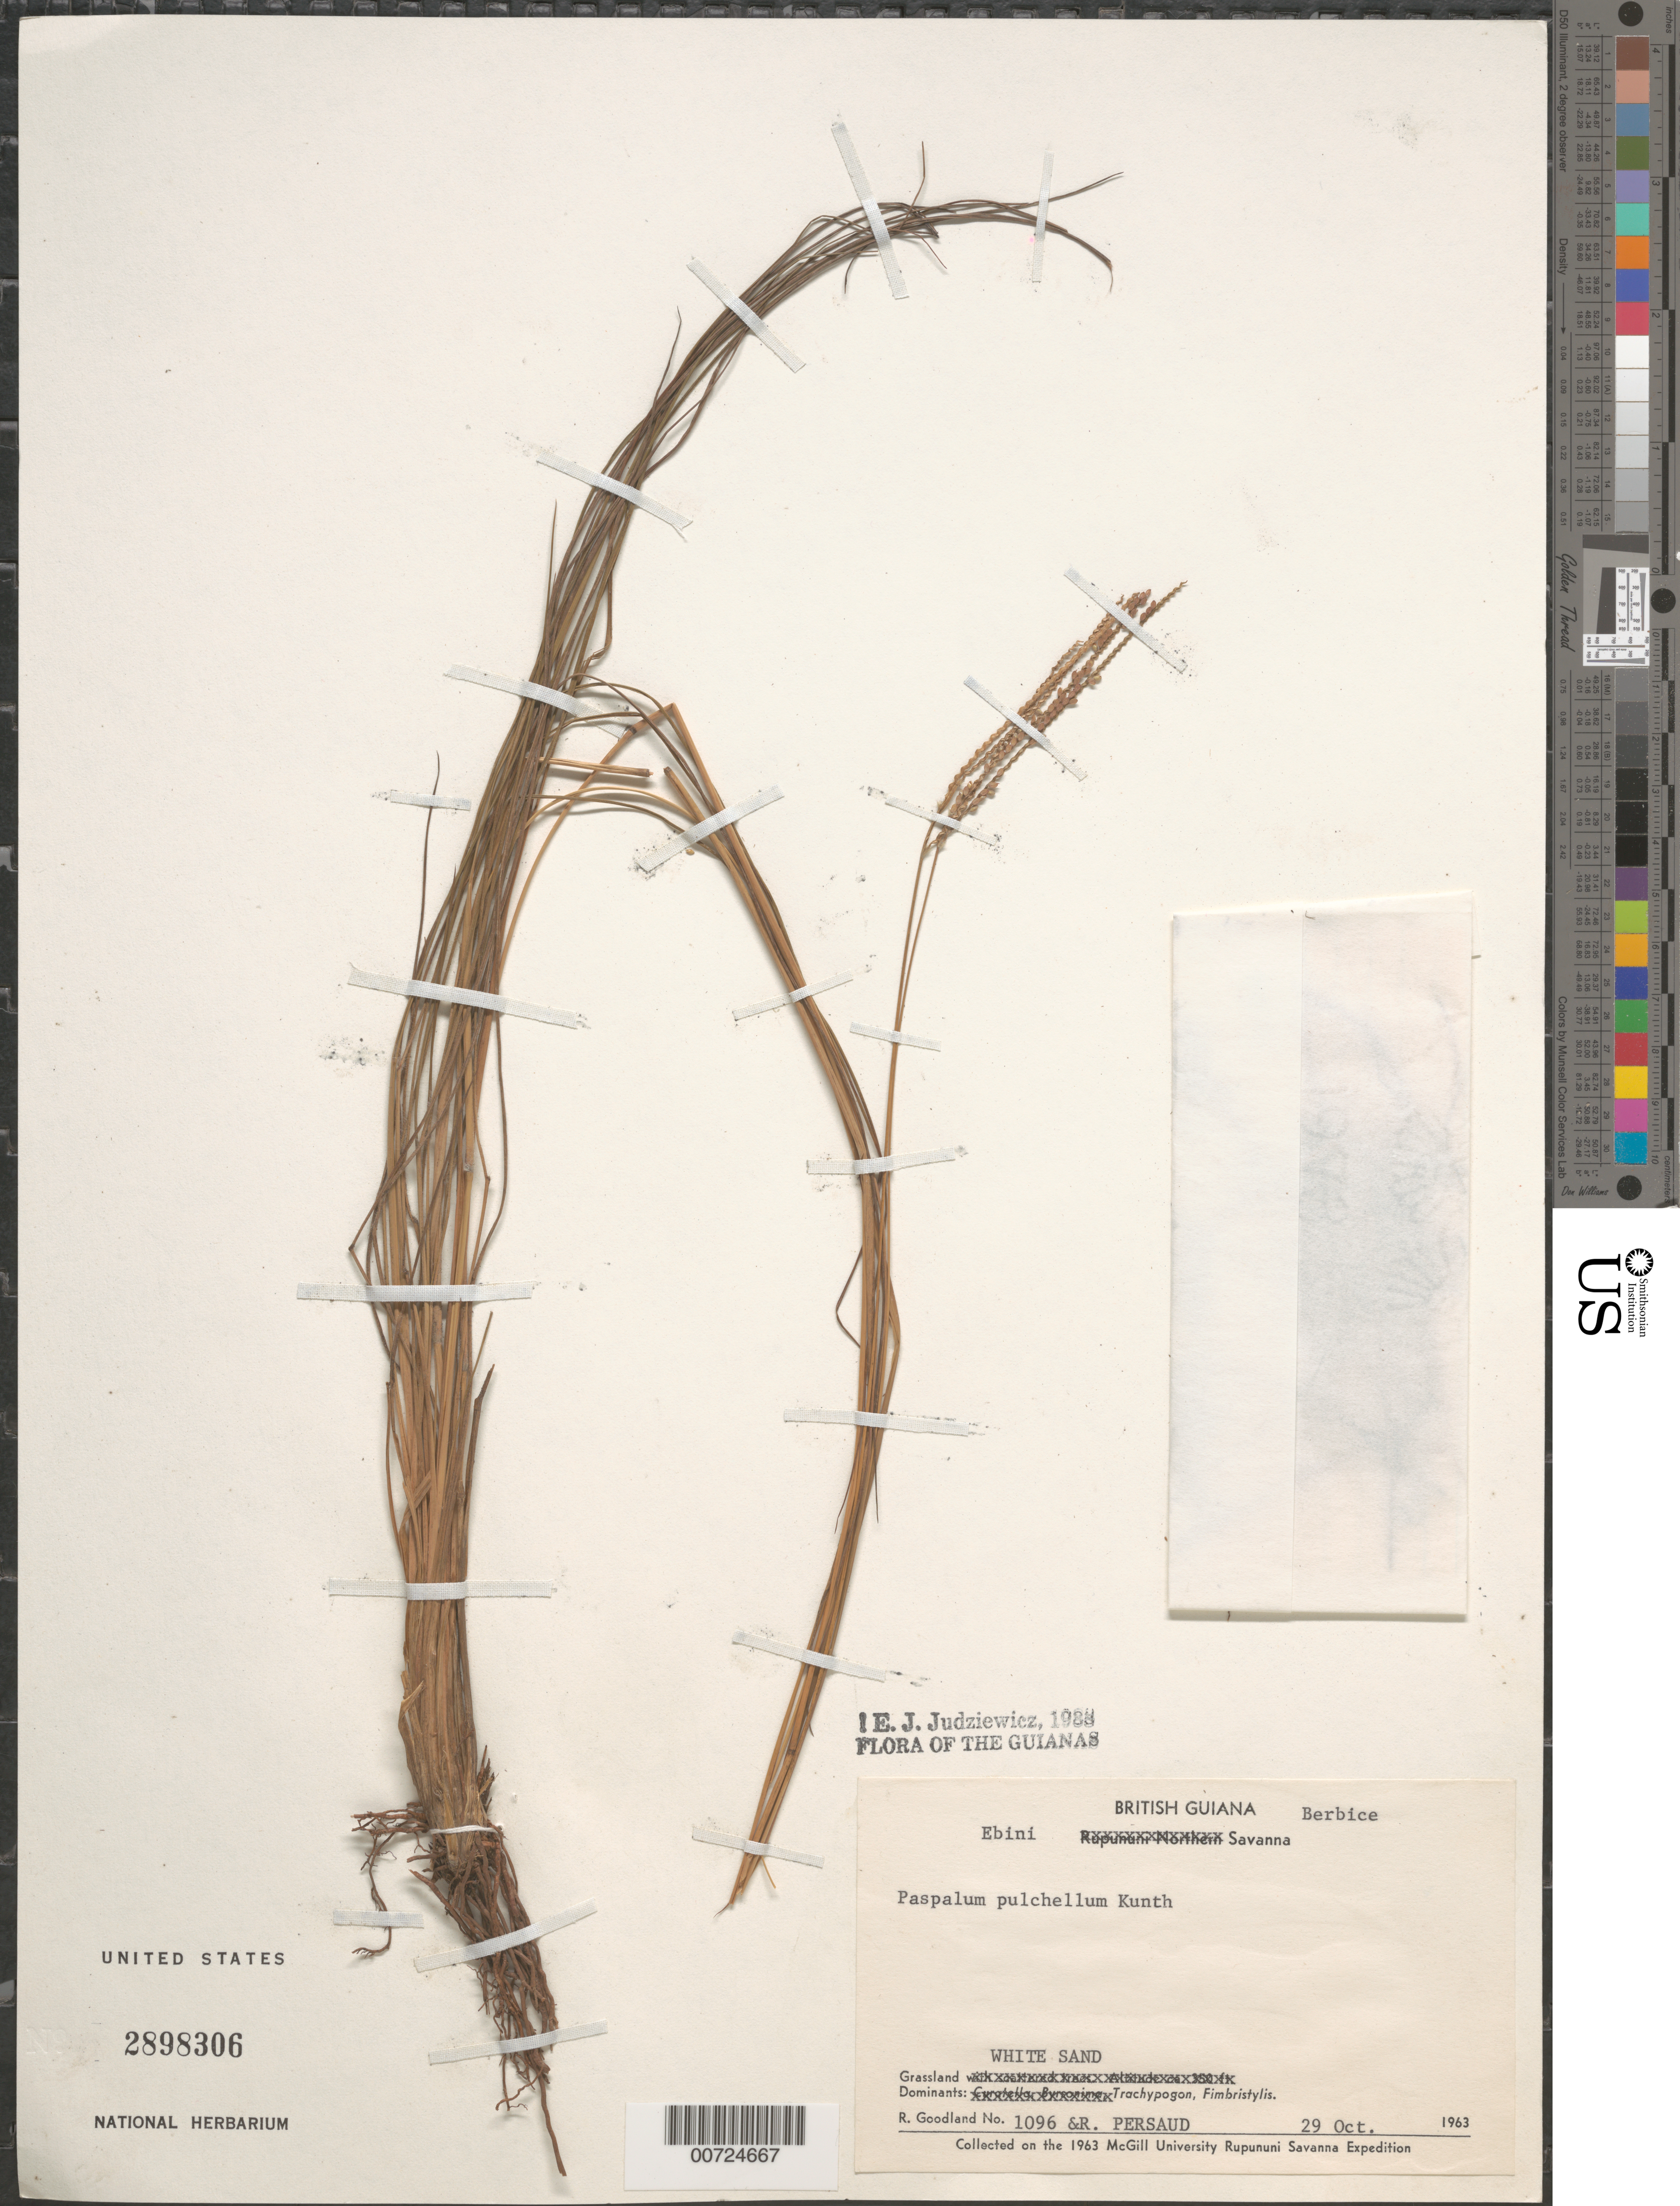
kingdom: Plantae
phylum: Tracheophyta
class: Liliopsida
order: Poales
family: Poaceae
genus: Paspalum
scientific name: Paspalum pulchellum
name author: Kunth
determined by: Judziewicz, E. J.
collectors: R. Goodland & R. Persaud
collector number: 1096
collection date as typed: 29-Oct-63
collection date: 1963-10-29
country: Guyana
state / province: U. Demerara-Berbice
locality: Ebini Savanna, Berbice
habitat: White sand grassland, Dominants: Trachypogon, Fimbristylis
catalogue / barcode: US 2898306